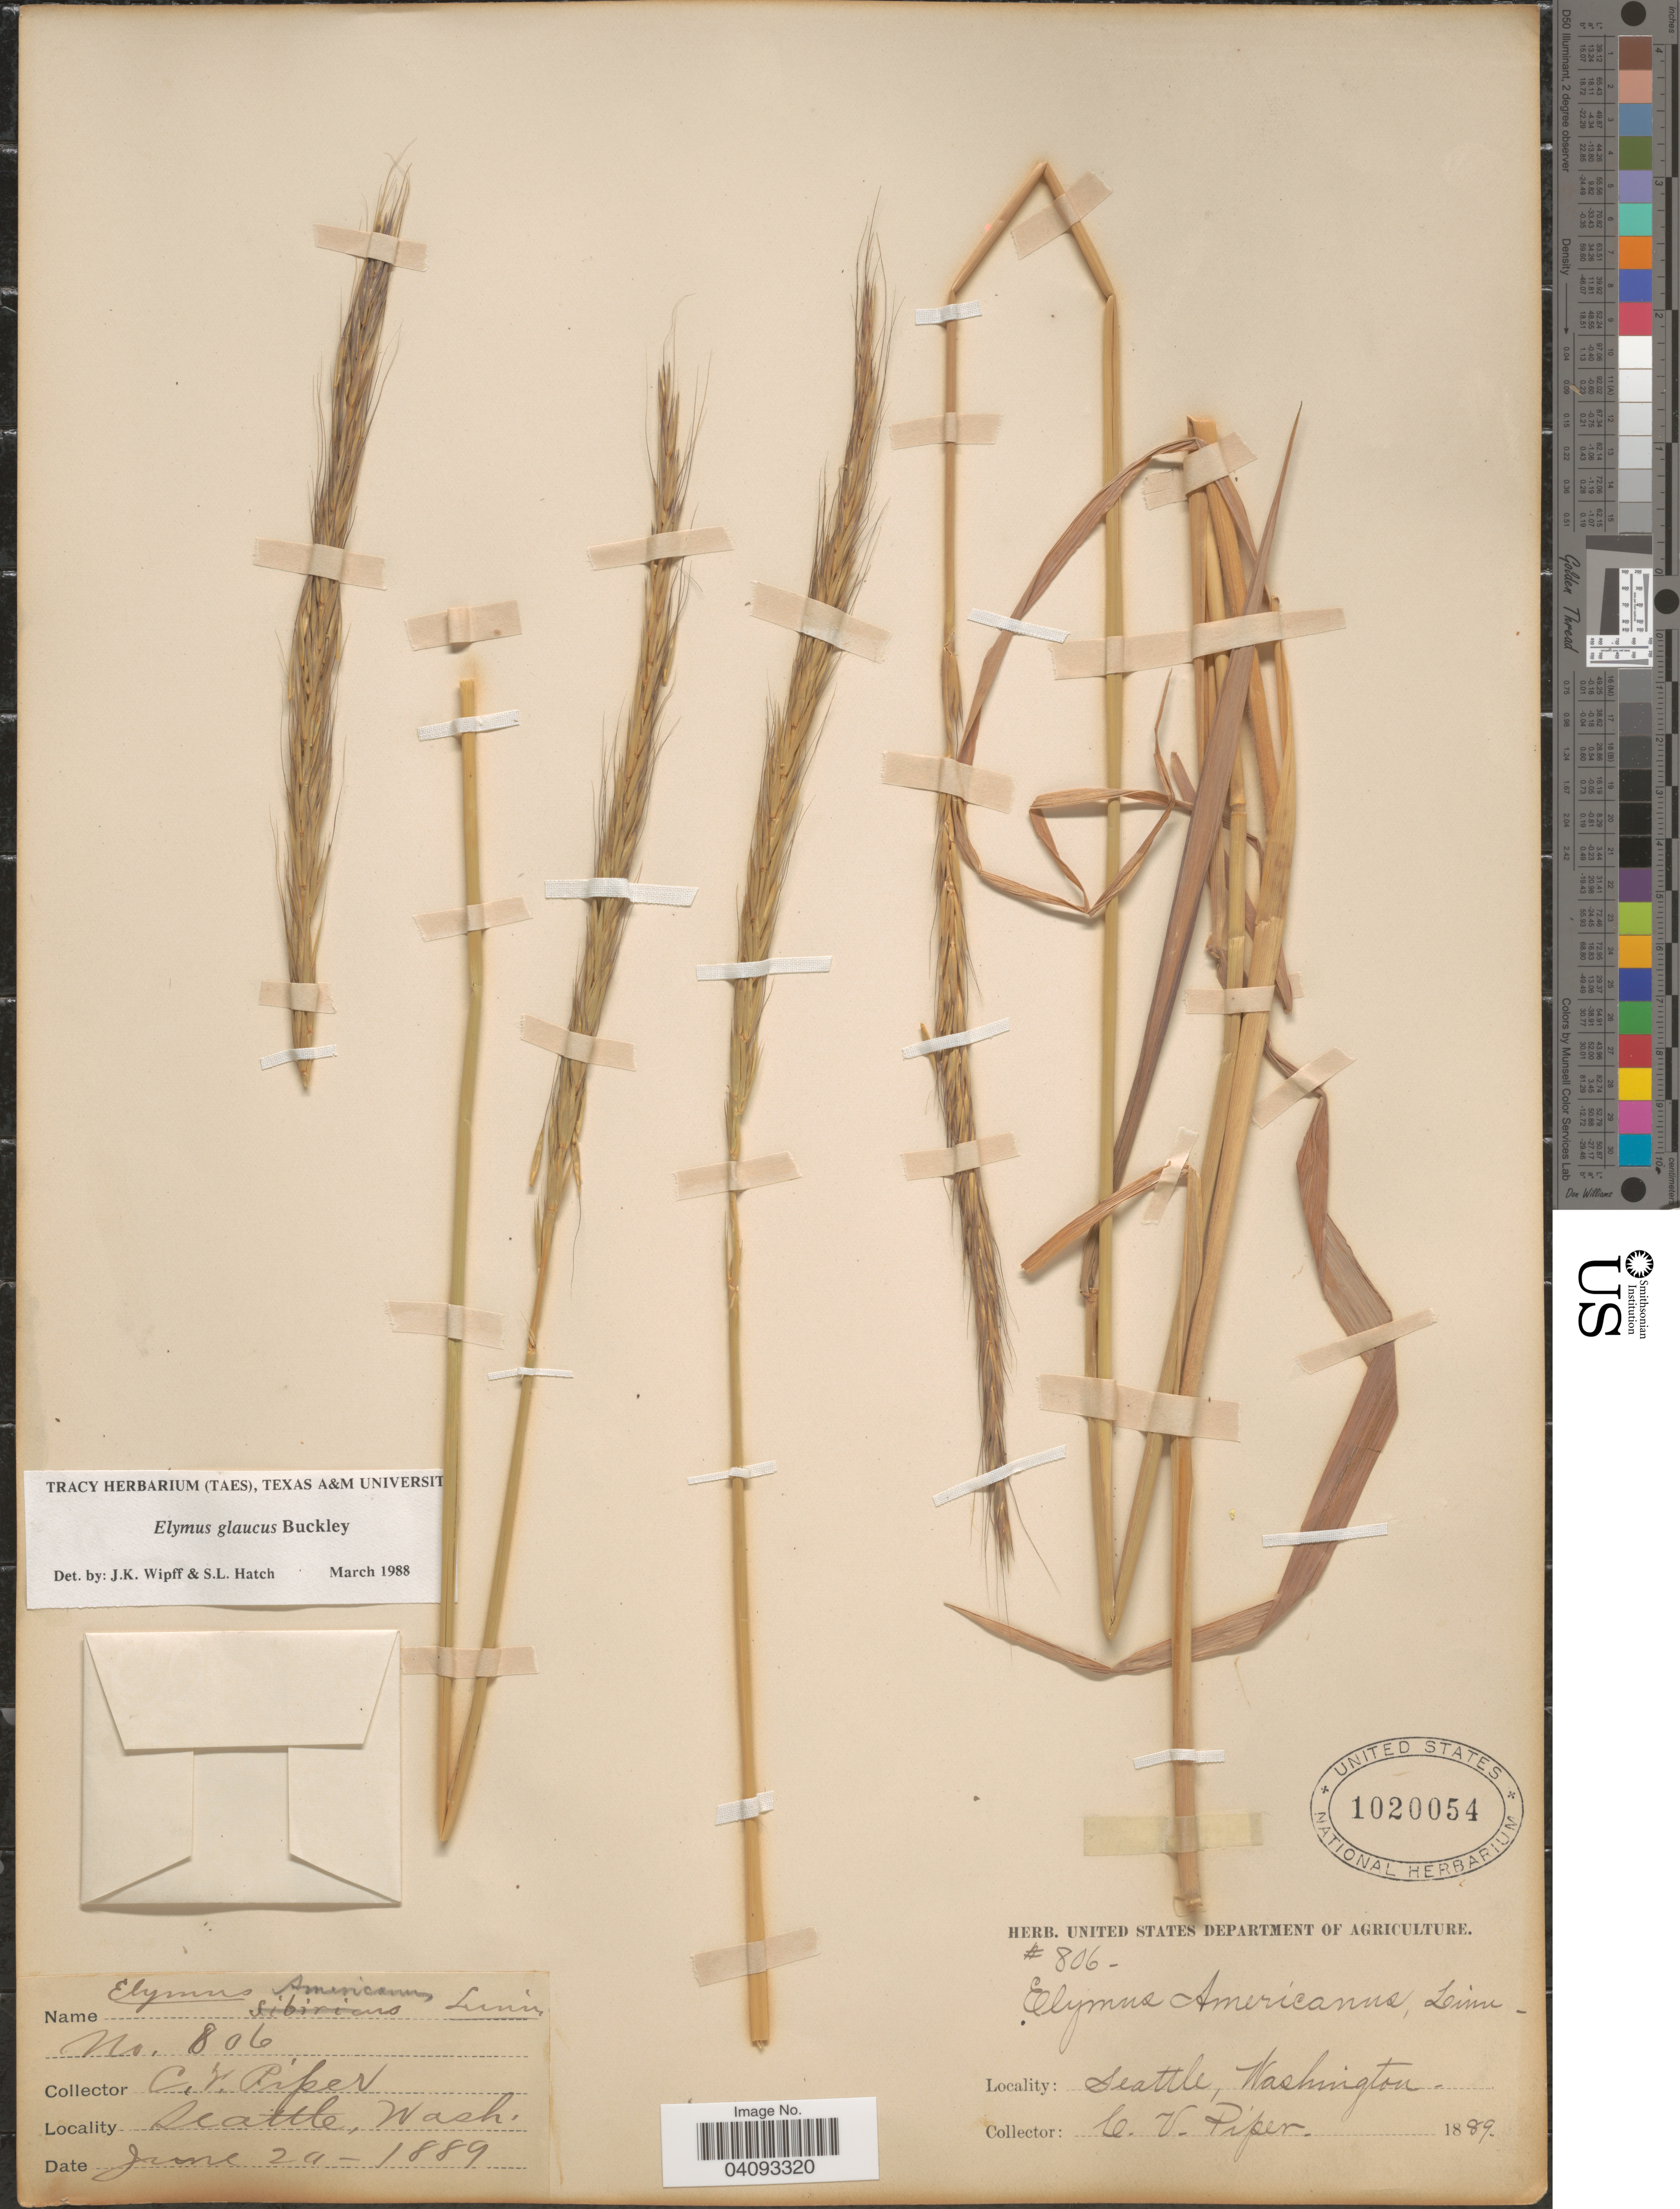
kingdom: Plantae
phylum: Tracheophyta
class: Liliopsida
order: Poales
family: Poaceae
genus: Elymus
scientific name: Elymus glaucus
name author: Buckley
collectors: C. V. Piper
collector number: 806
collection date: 1889-06-20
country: United States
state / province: Washington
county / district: King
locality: Seattle.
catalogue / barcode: US 1020054